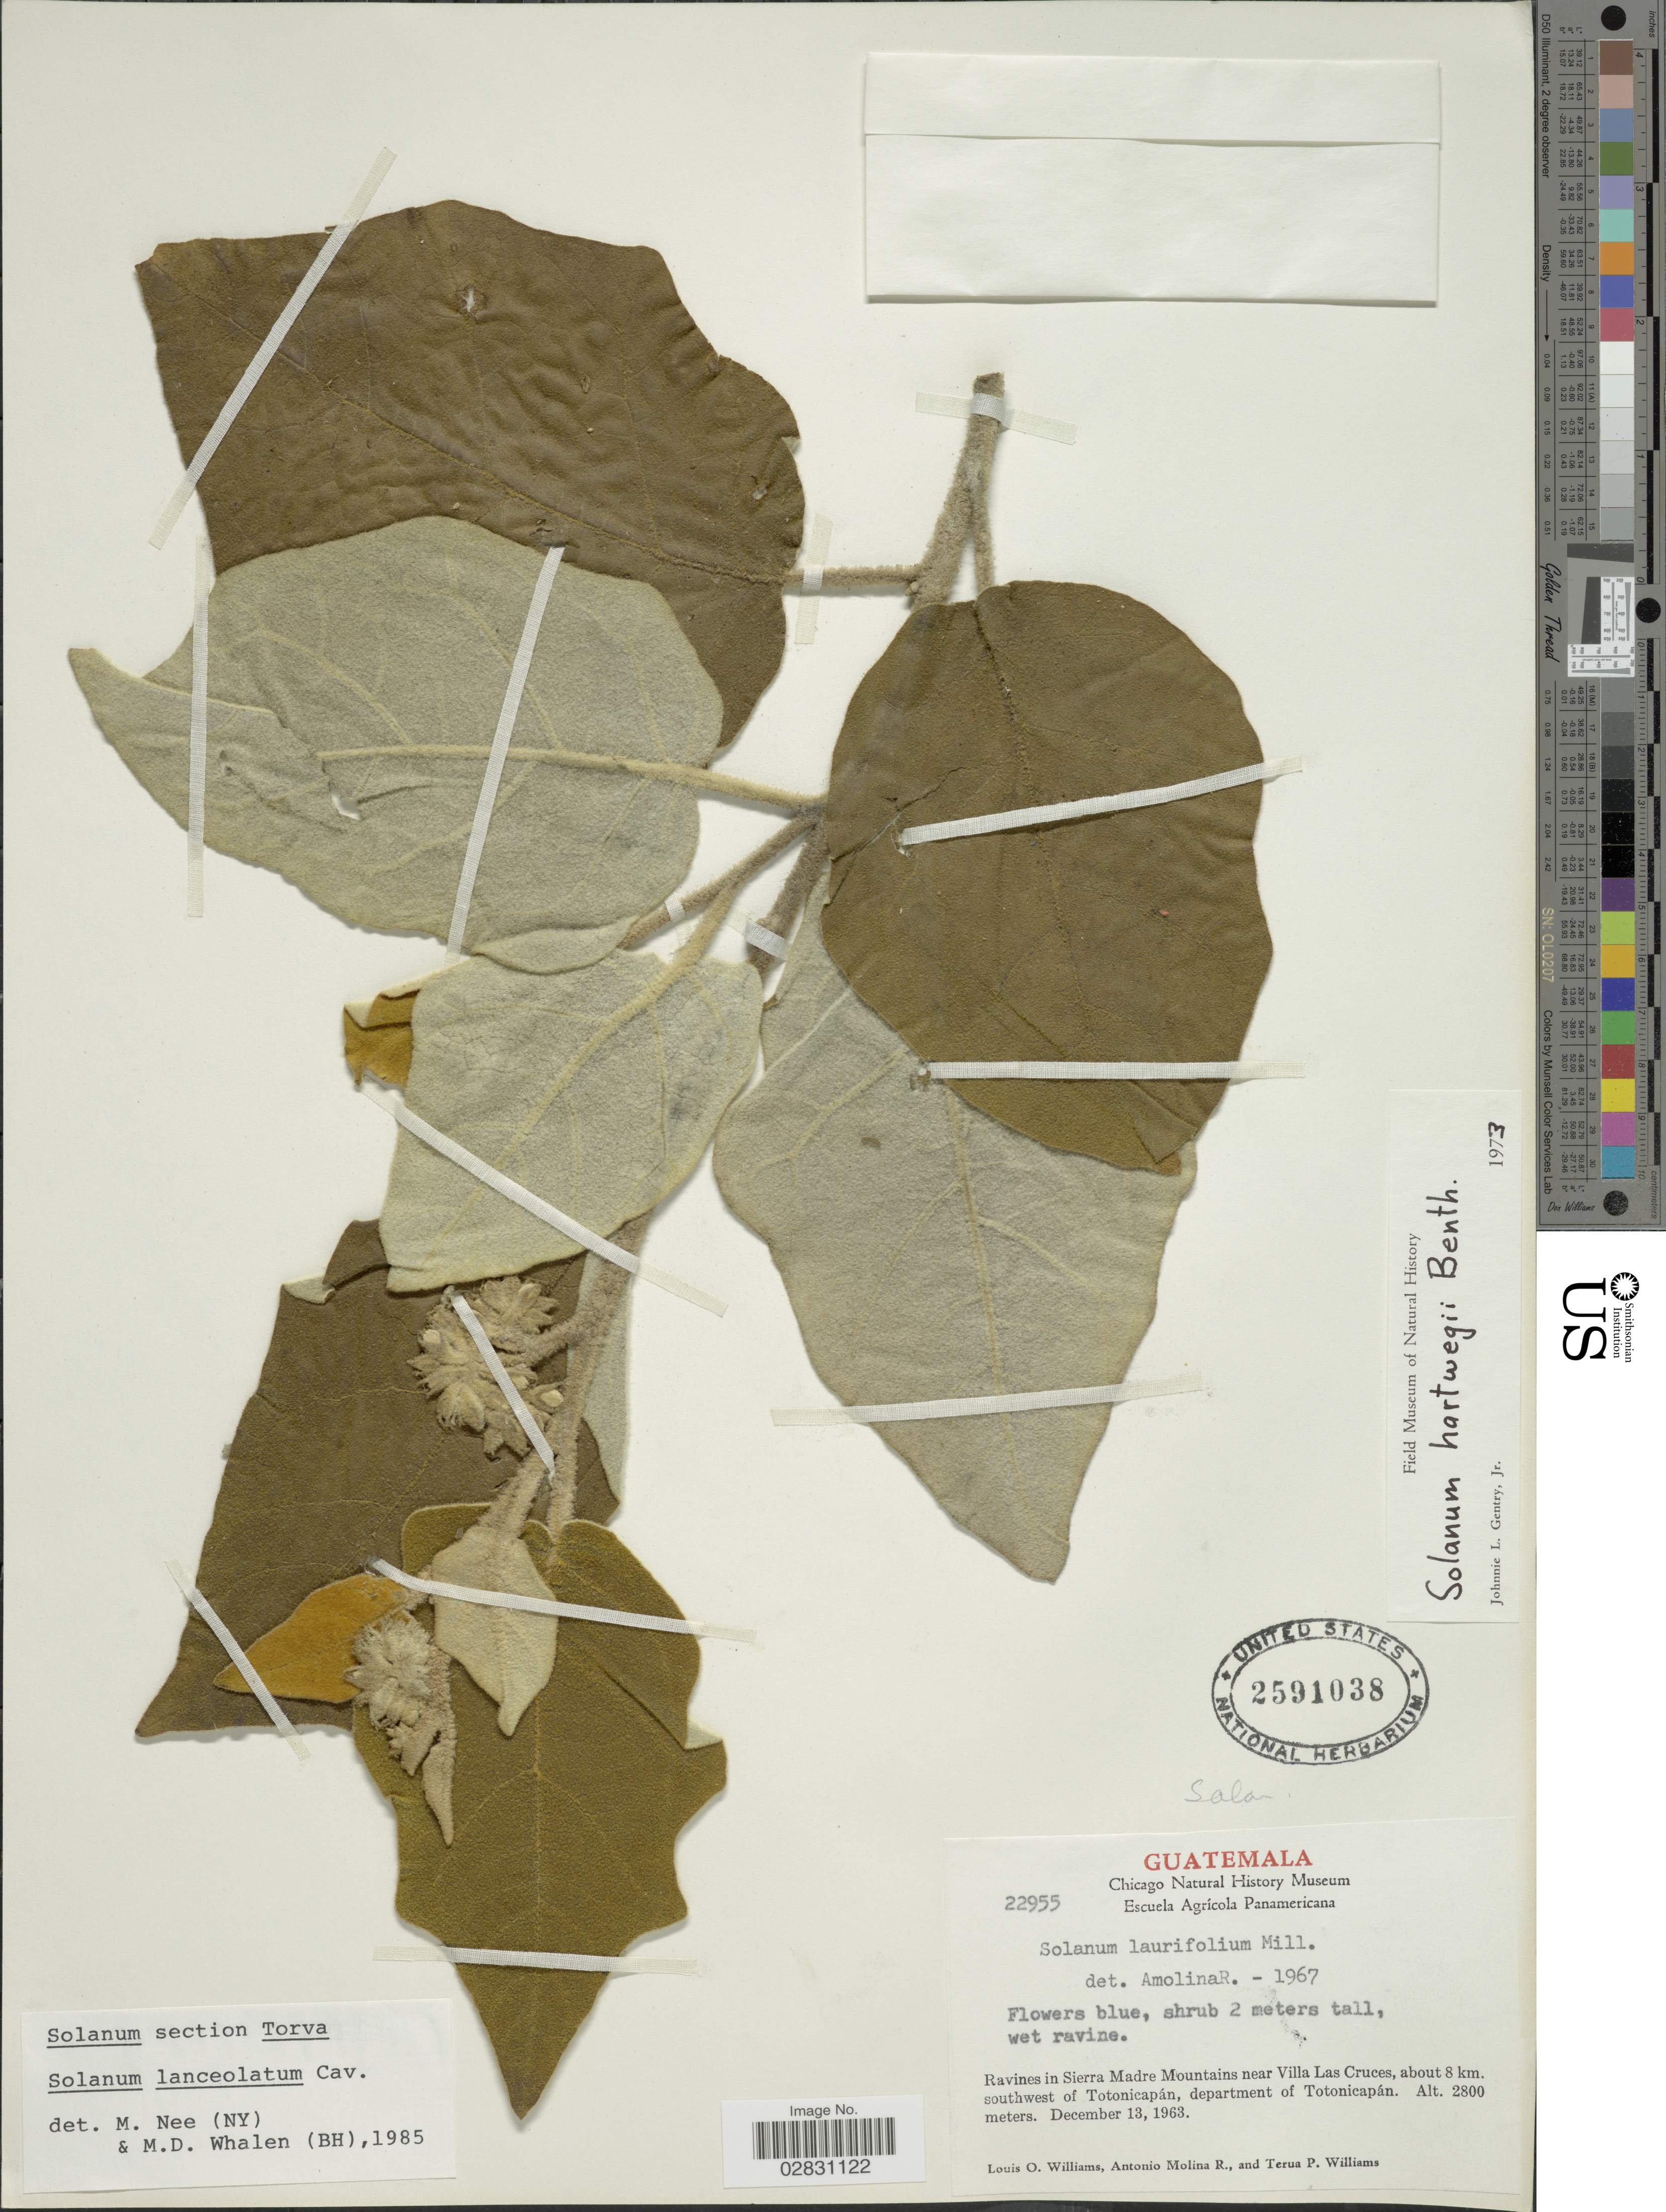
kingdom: Plantae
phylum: Tracheophyta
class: Magnoliopsida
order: Solanales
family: Solanaceae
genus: Solanum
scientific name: Solanum lanceolatum Berthault, nom. illeg.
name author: Berthault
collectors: L. O. Williams, A. Molina R. & T. Williams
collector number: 22955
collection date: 1963-12-13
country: Guatemala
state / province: Totonicapan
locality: Ravines in Sierra Madre Mountains near Villa Las Cruces, about 8 km. southwest of Totonicapán, department of Totonicapán.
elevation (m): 2800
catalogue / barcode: US 2591038